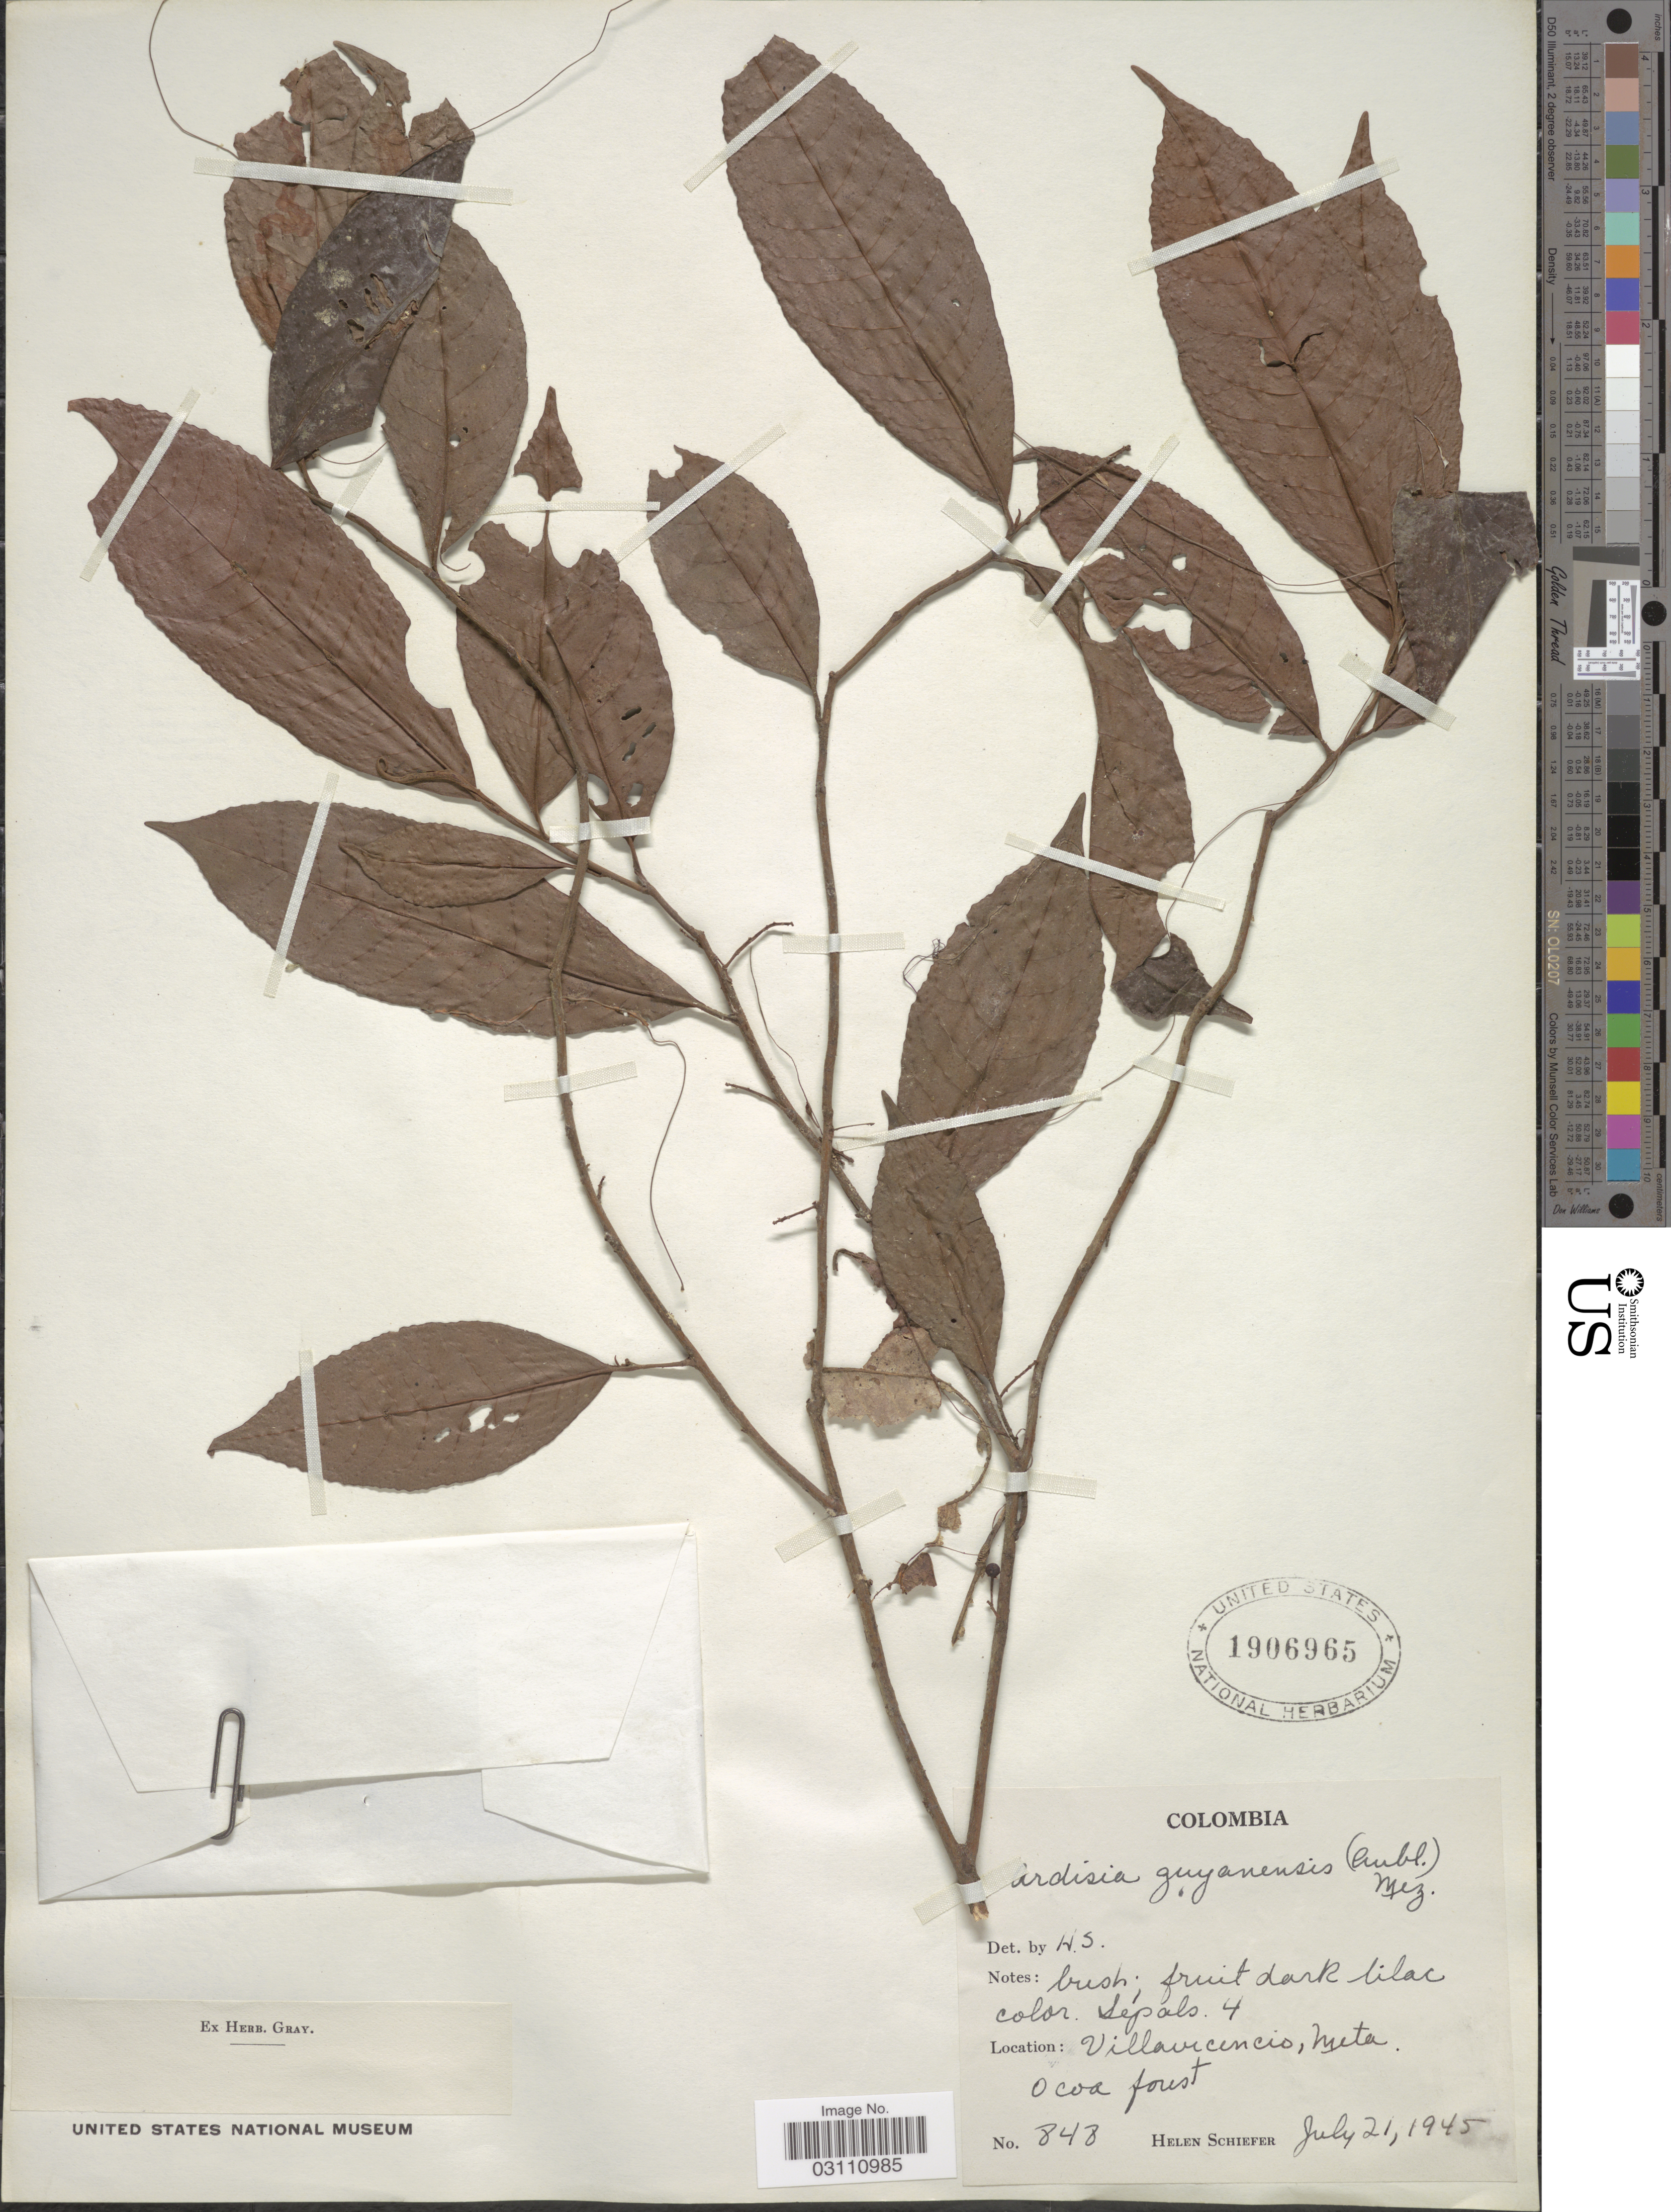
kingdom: Plantae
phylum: Tracheophyta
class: Magnoliopsida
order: Ericales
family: Primulaceae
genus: Ardisia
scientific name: Ardisia guianensis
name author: (Aubl.) Mez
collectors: H. Schiefer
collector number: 848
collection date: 1945-07-21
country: Colombia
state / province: Meta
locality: Villavicencio.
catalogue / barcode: US 1906965